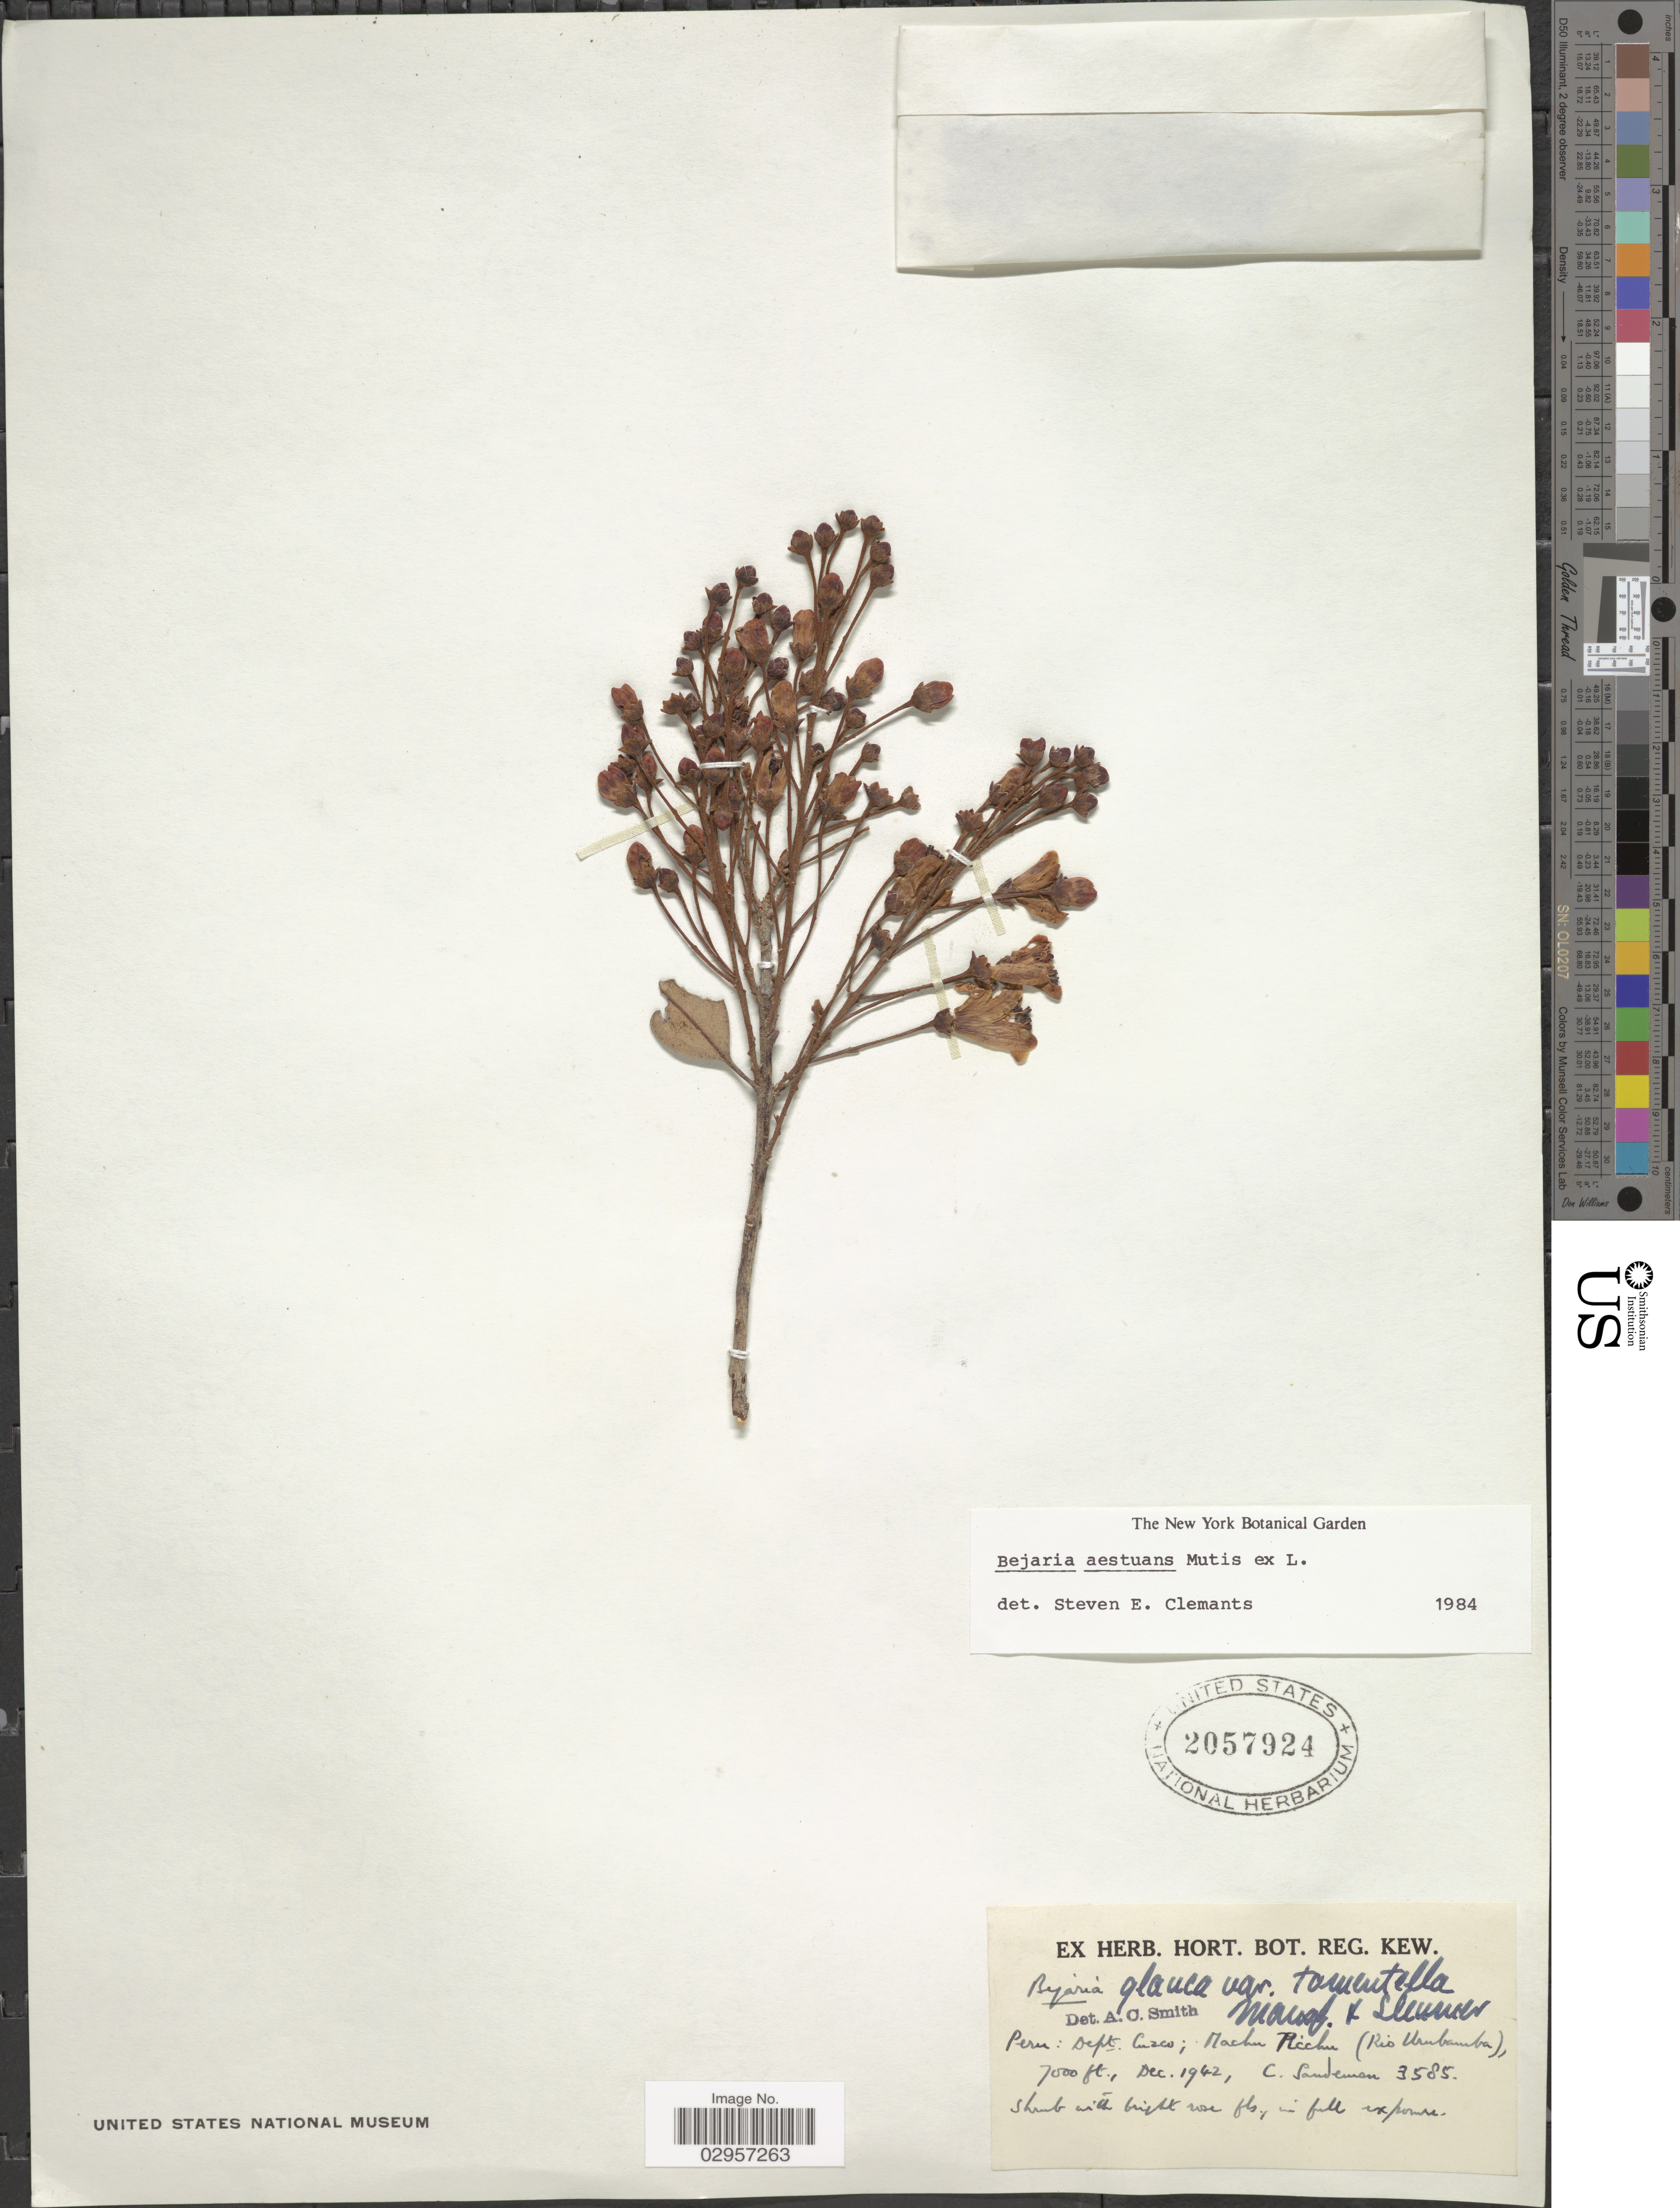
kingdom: Plantae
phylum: Tracheophyta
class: Magnoliopsida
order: Ericales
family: Ericaceae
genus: Befaria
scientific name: Befaria aestuans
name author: Mutis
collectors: C. Sandeman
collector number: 3585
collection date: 1942-12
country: Peru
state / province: Cusco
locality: Dept. Cuzco; Machu Richu (Rio Urubamba).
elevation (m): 2134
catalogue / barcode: US 2057924